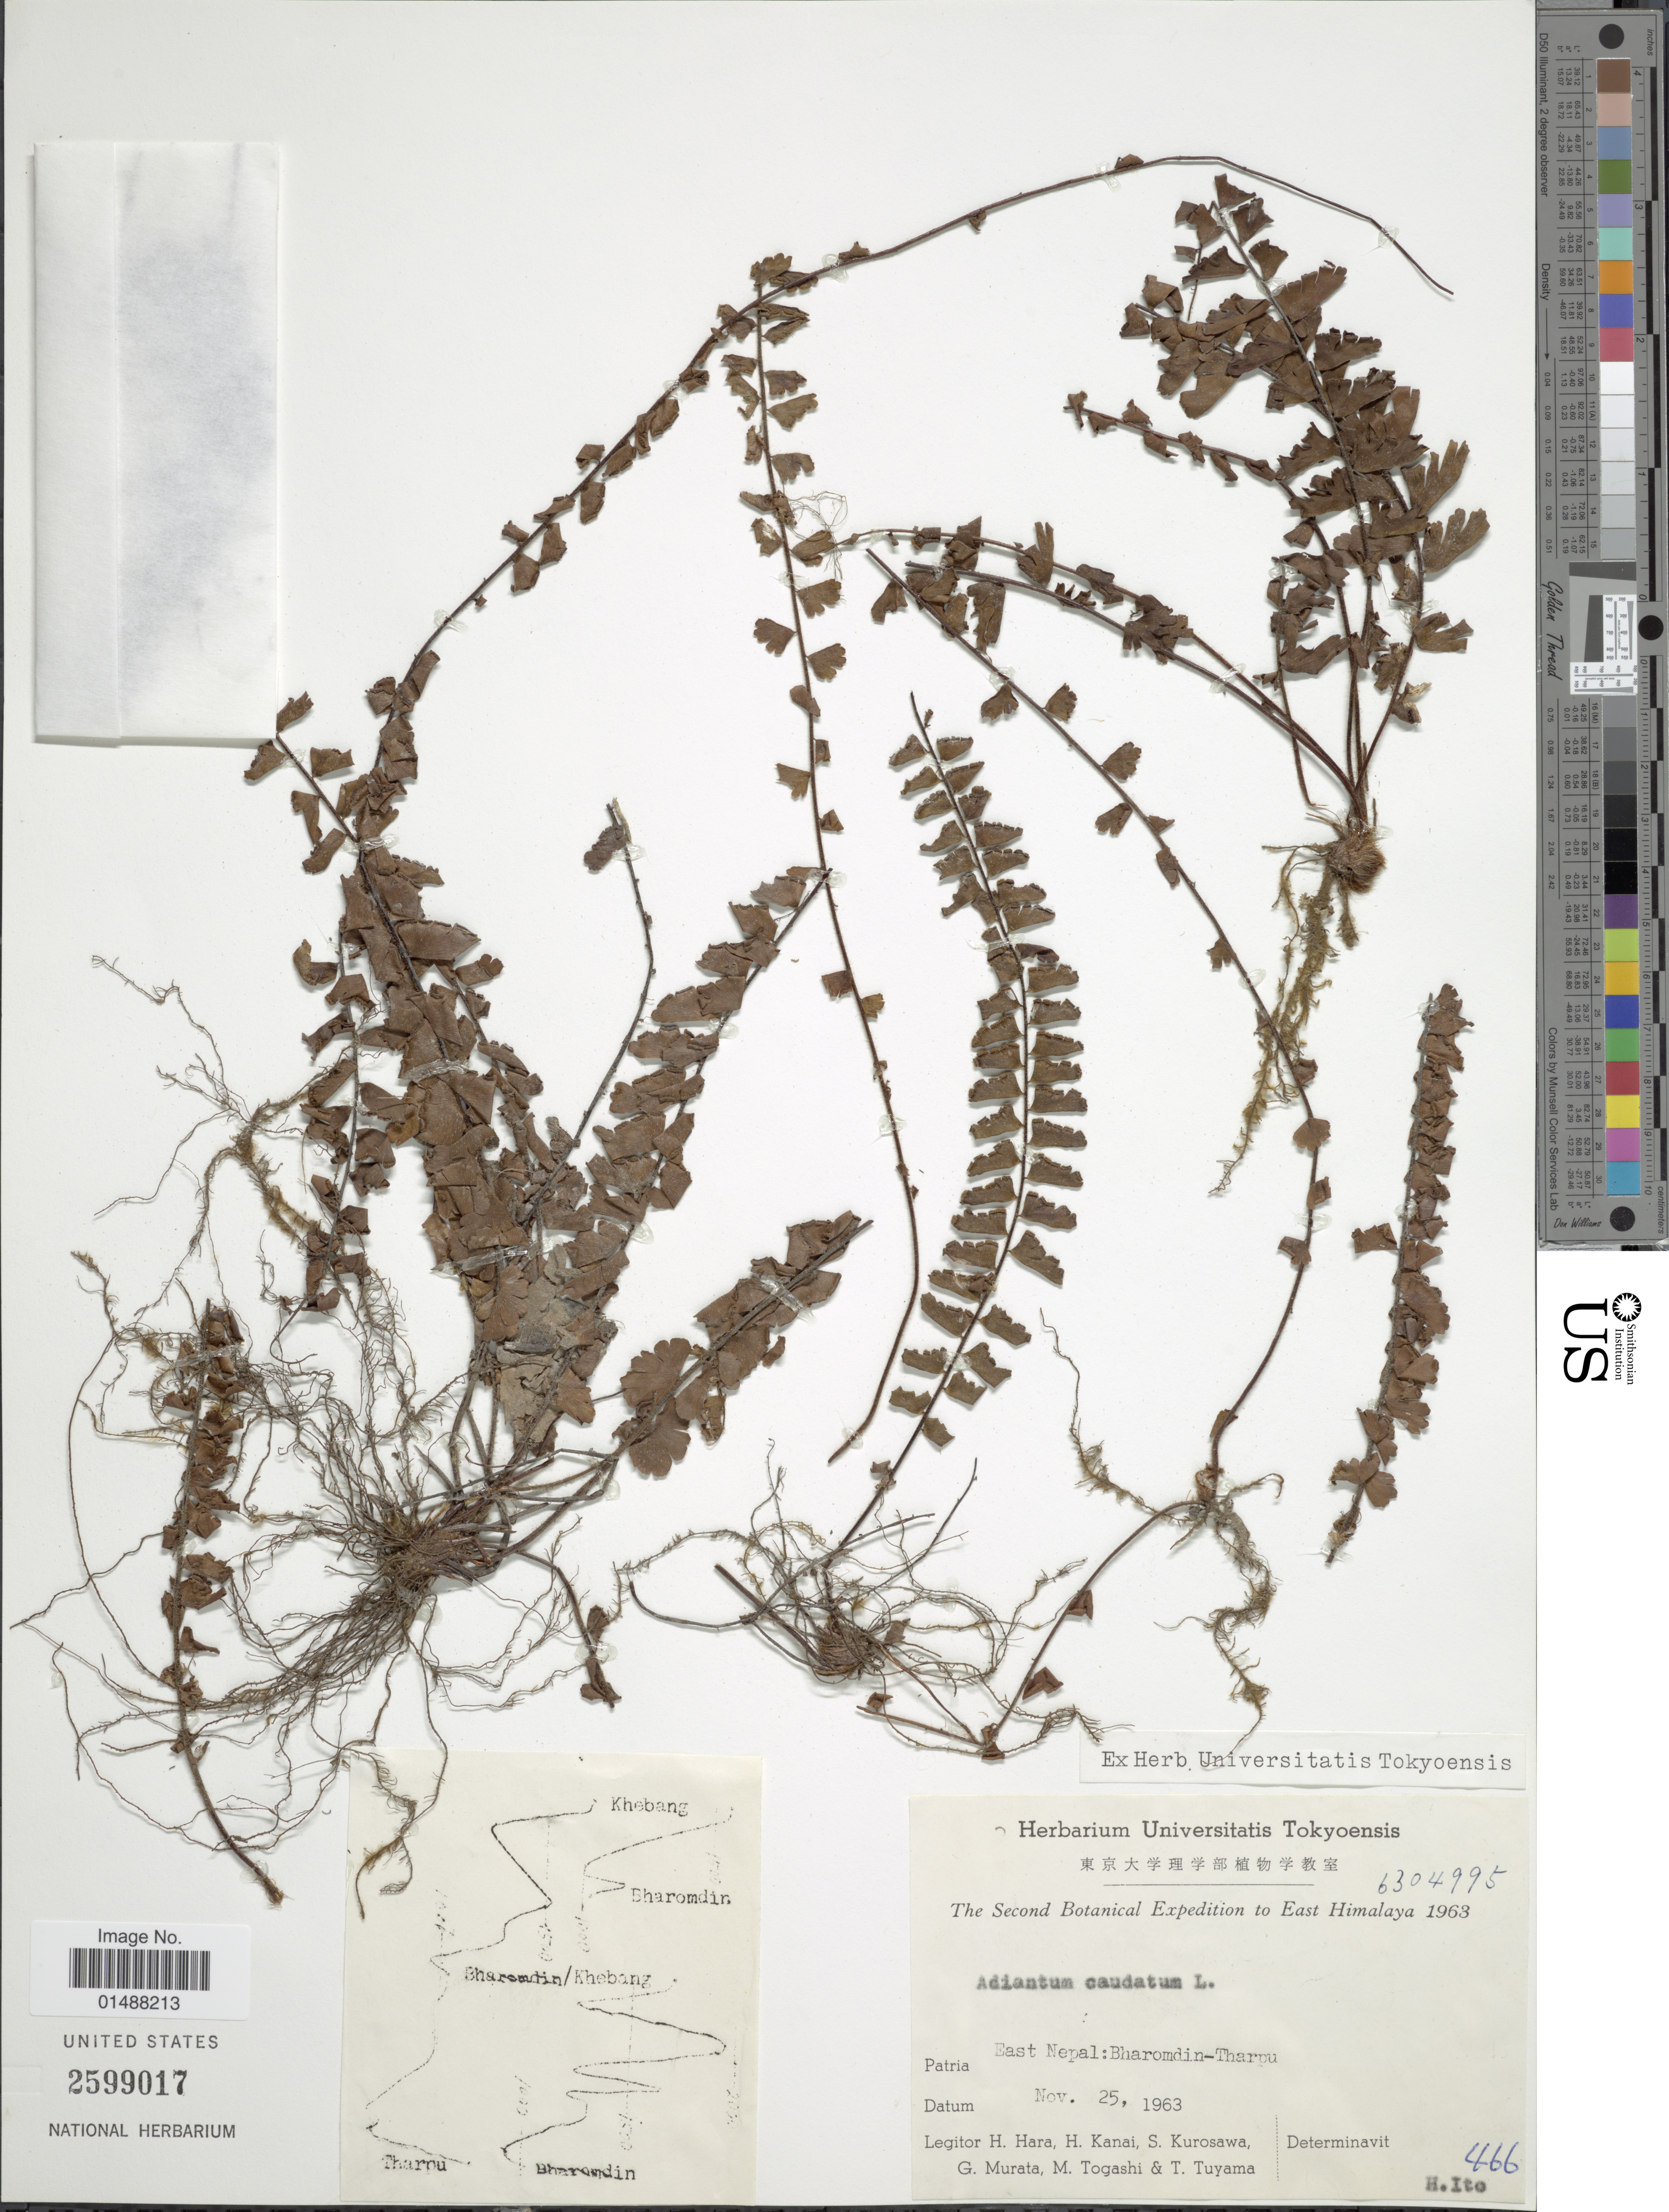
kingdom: Plantae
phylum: Tracheophyta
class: Polypodiopsida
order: Polypodiales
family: Pteridaceae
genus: Adiantum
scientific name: Adiantum caudatum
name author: L.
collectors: H. Hara, H. Kanai, S. Kurosawa, G. Murata & et al.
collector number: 466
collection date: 1963-11-25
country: Nepal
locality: East Nepal: Bharomdin-Tharpu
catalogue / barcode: US 2599017